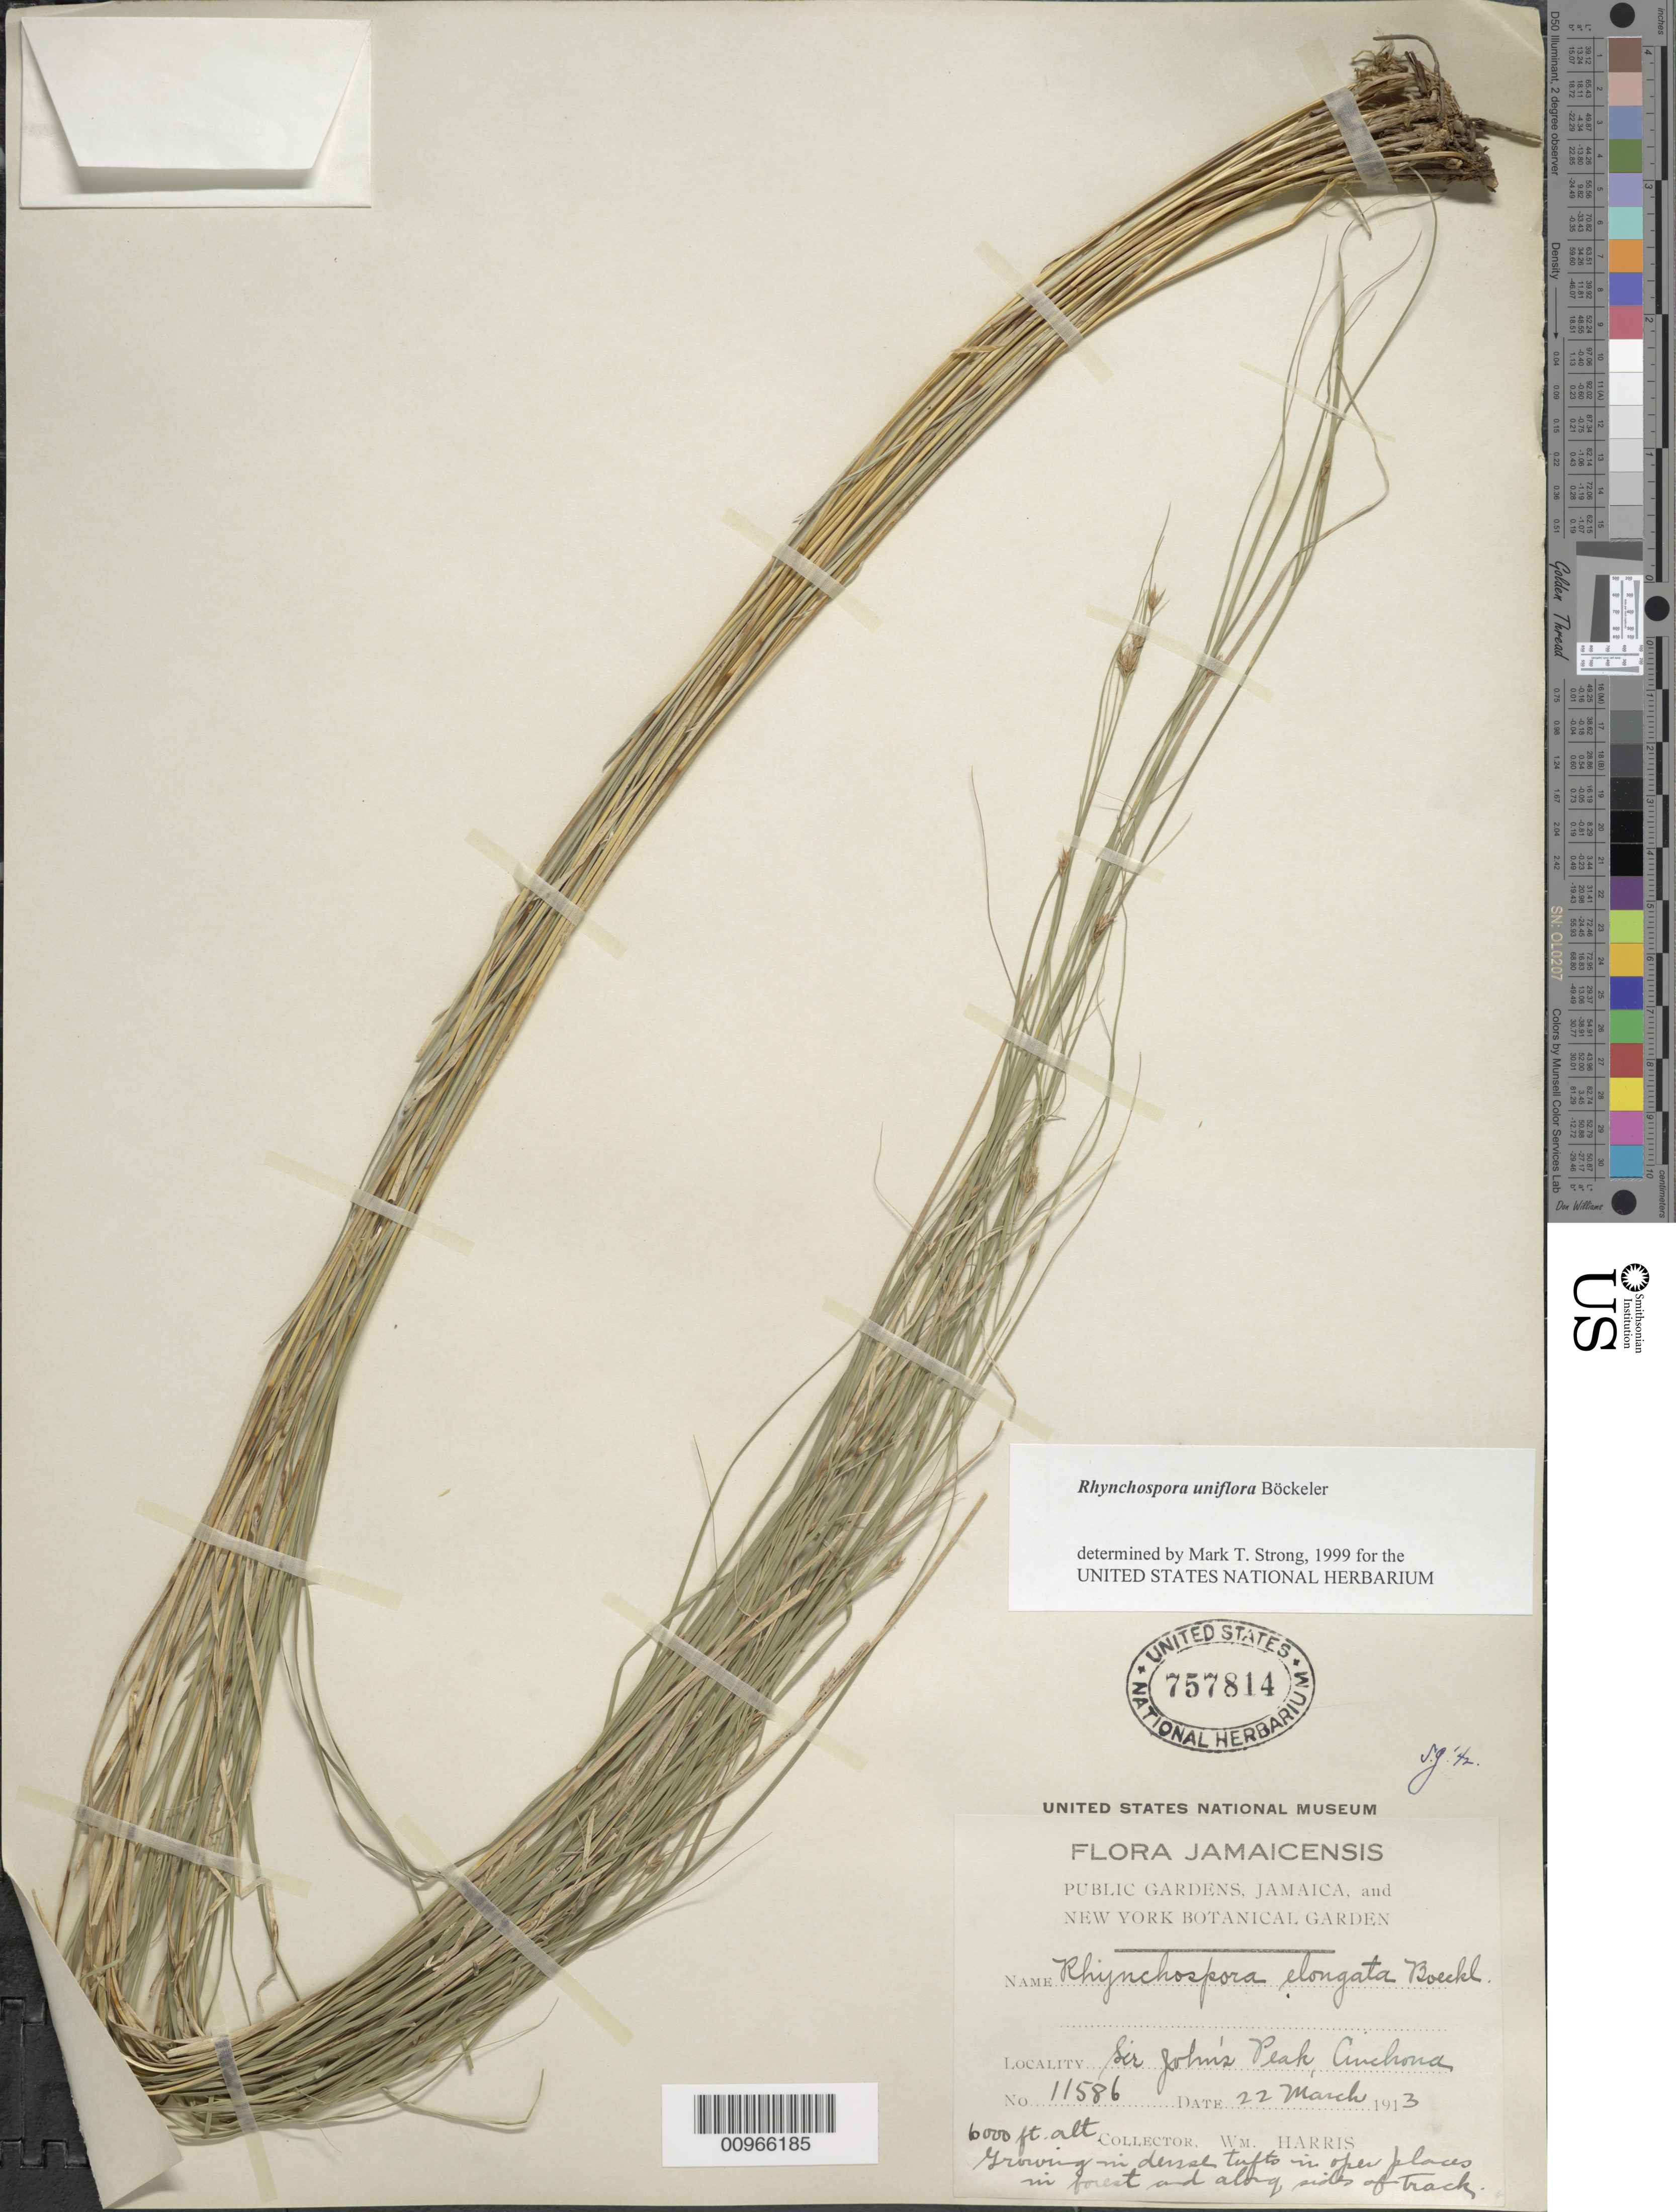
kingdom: Plantae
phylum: Tracheophyta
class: Liliopsida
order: Poales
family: Cyperaceae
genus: Rhynchospora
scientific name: Rhynchospora uniflora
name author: Boeckeler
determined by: Strong, M. T., (US), Smithsonian Institution - National Museum of Natural History (UNITED STATES)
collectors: W. H. Harris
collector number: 11586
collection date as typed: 22 Mar 1913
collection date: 1913-03-22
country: Jamaica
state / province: Saint Andrew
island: Jamaica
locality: Sir John's Peak, Cinchona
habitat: In open places in forest and along sides of track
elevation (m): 1829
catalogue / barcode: US 757814